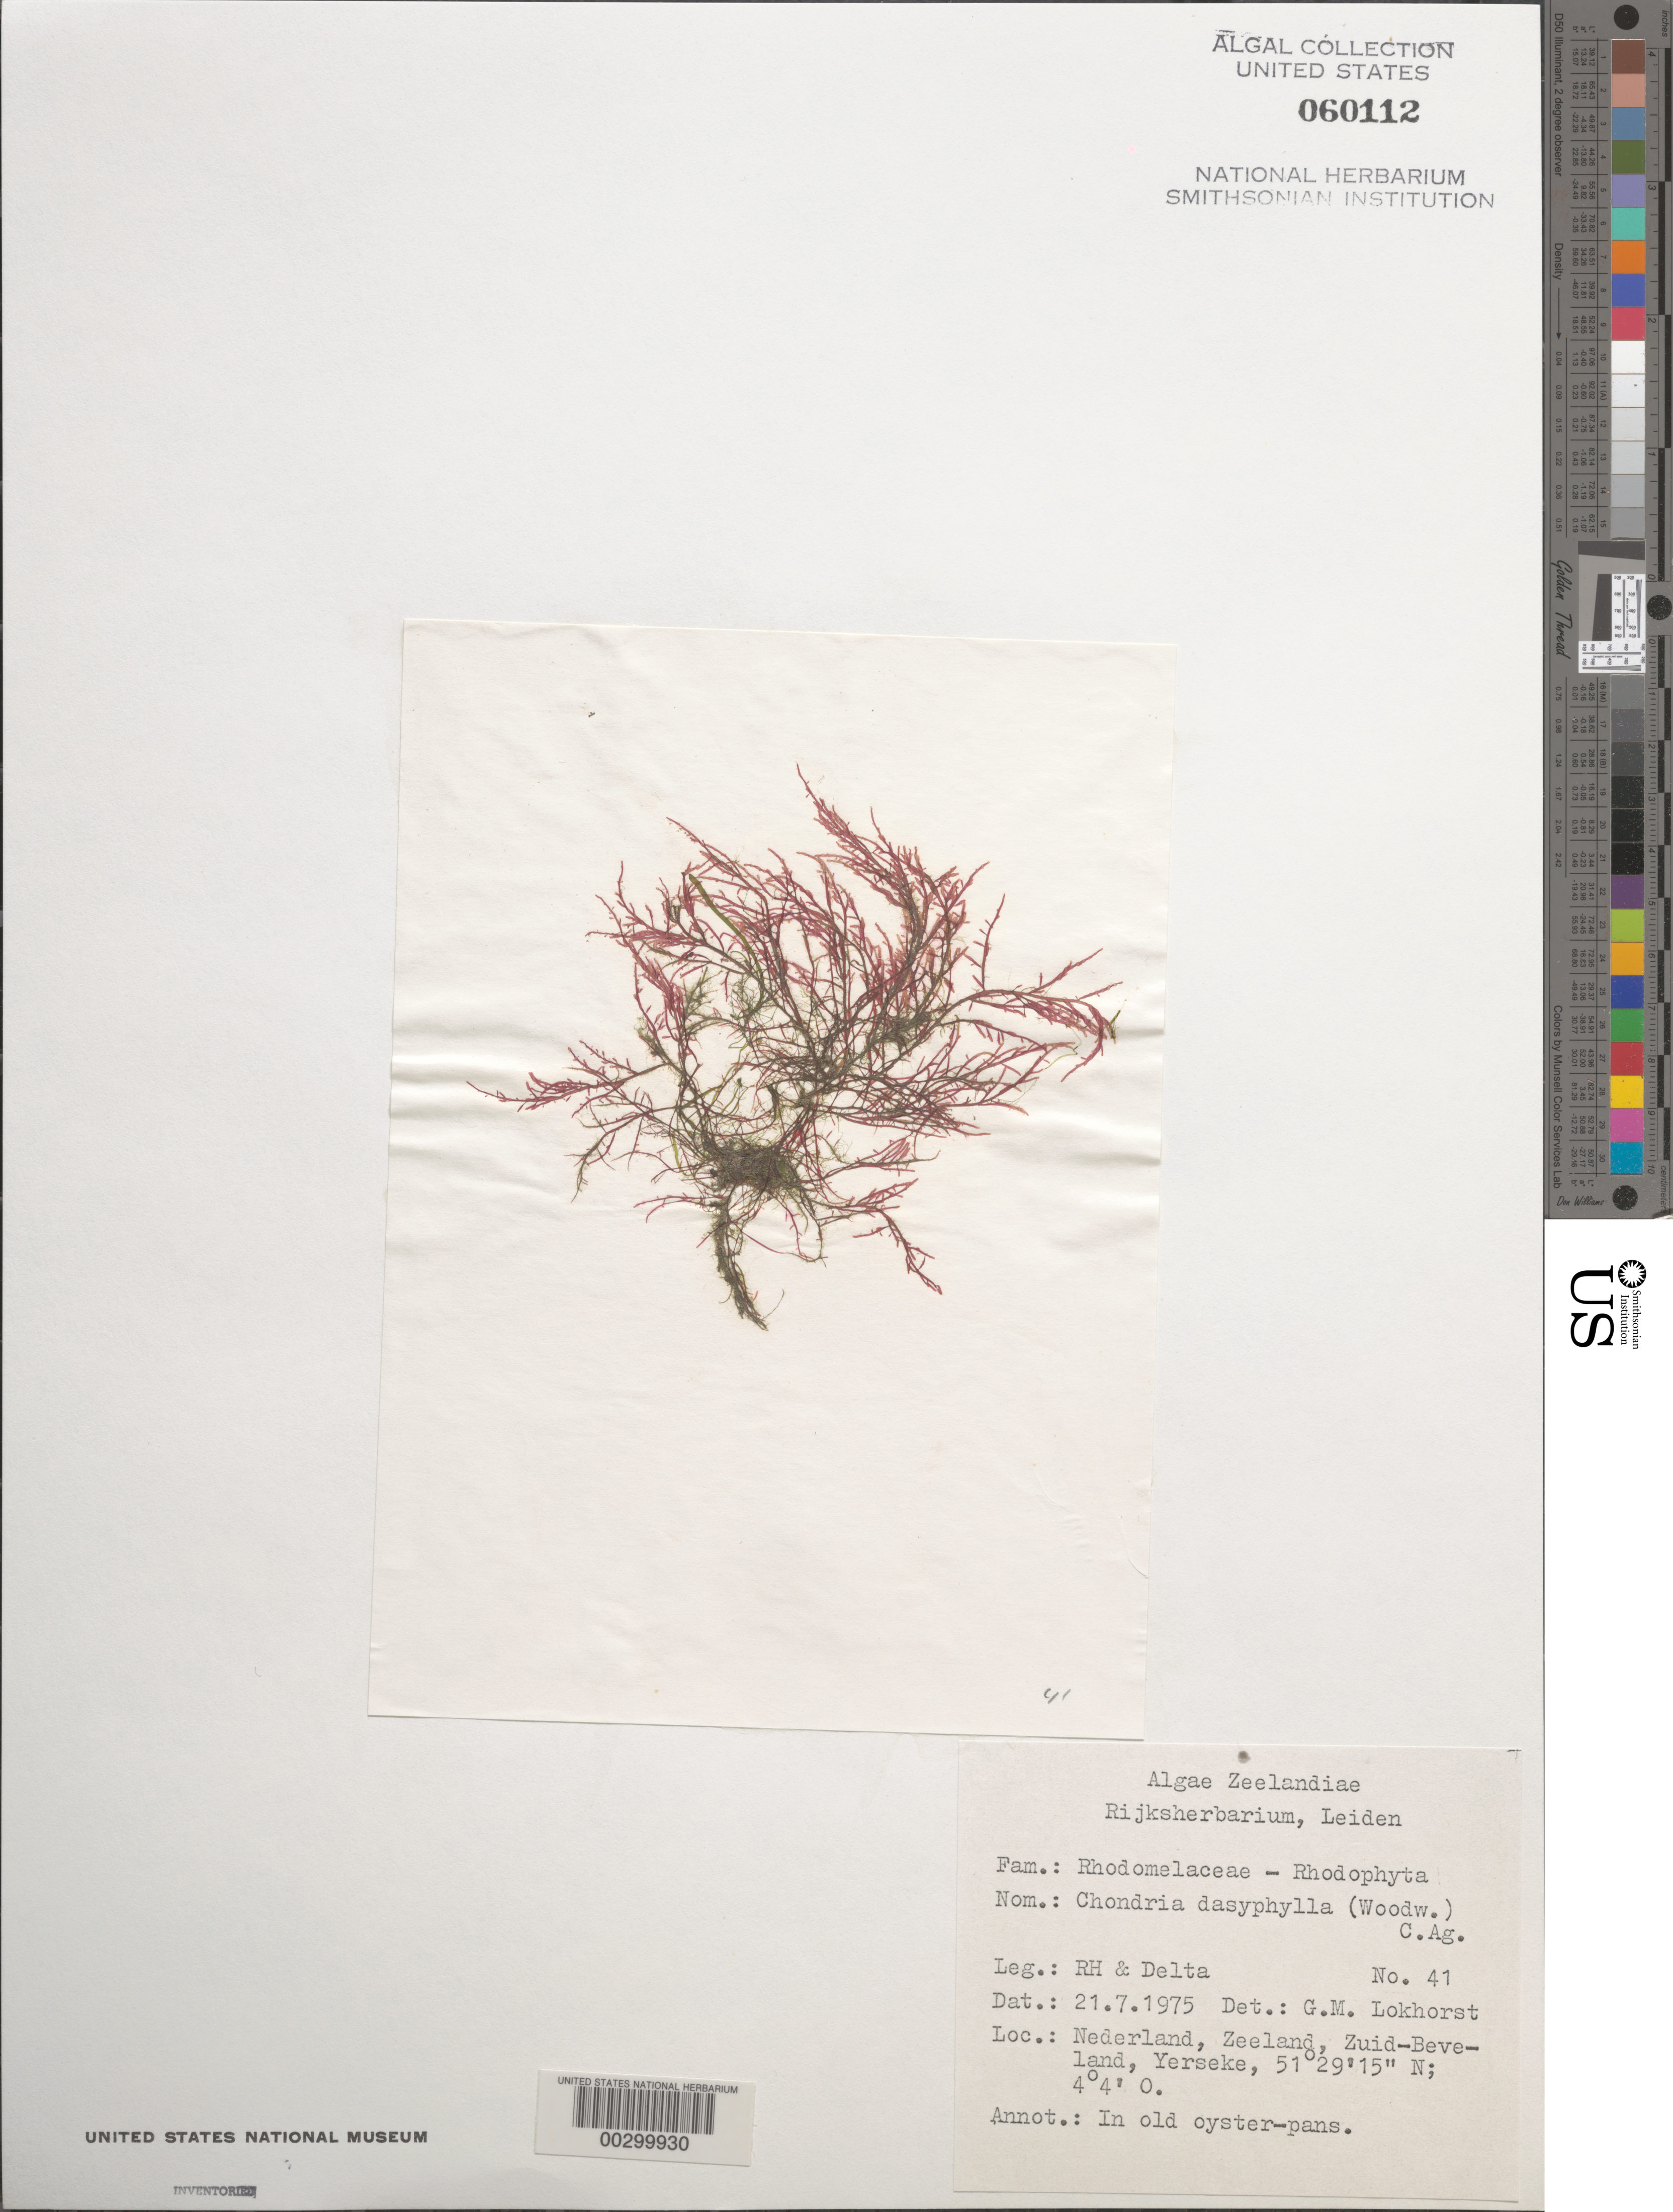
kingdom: Plantae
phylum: Rhodophyta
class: Florideophyceae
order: Ceramiales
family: Rhodomelaceae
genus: Chondria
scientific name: Chondria dasyphylla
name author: (Woodw.) C. Agardh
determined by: Lokhorst, G. M.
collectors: R.H. & Delta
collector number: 41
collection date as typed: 21 Jul 1975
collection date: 1975-07-21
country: Netherlands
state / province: Zeeland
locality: Yerseke, zuid-beveland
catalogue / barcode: US 60112